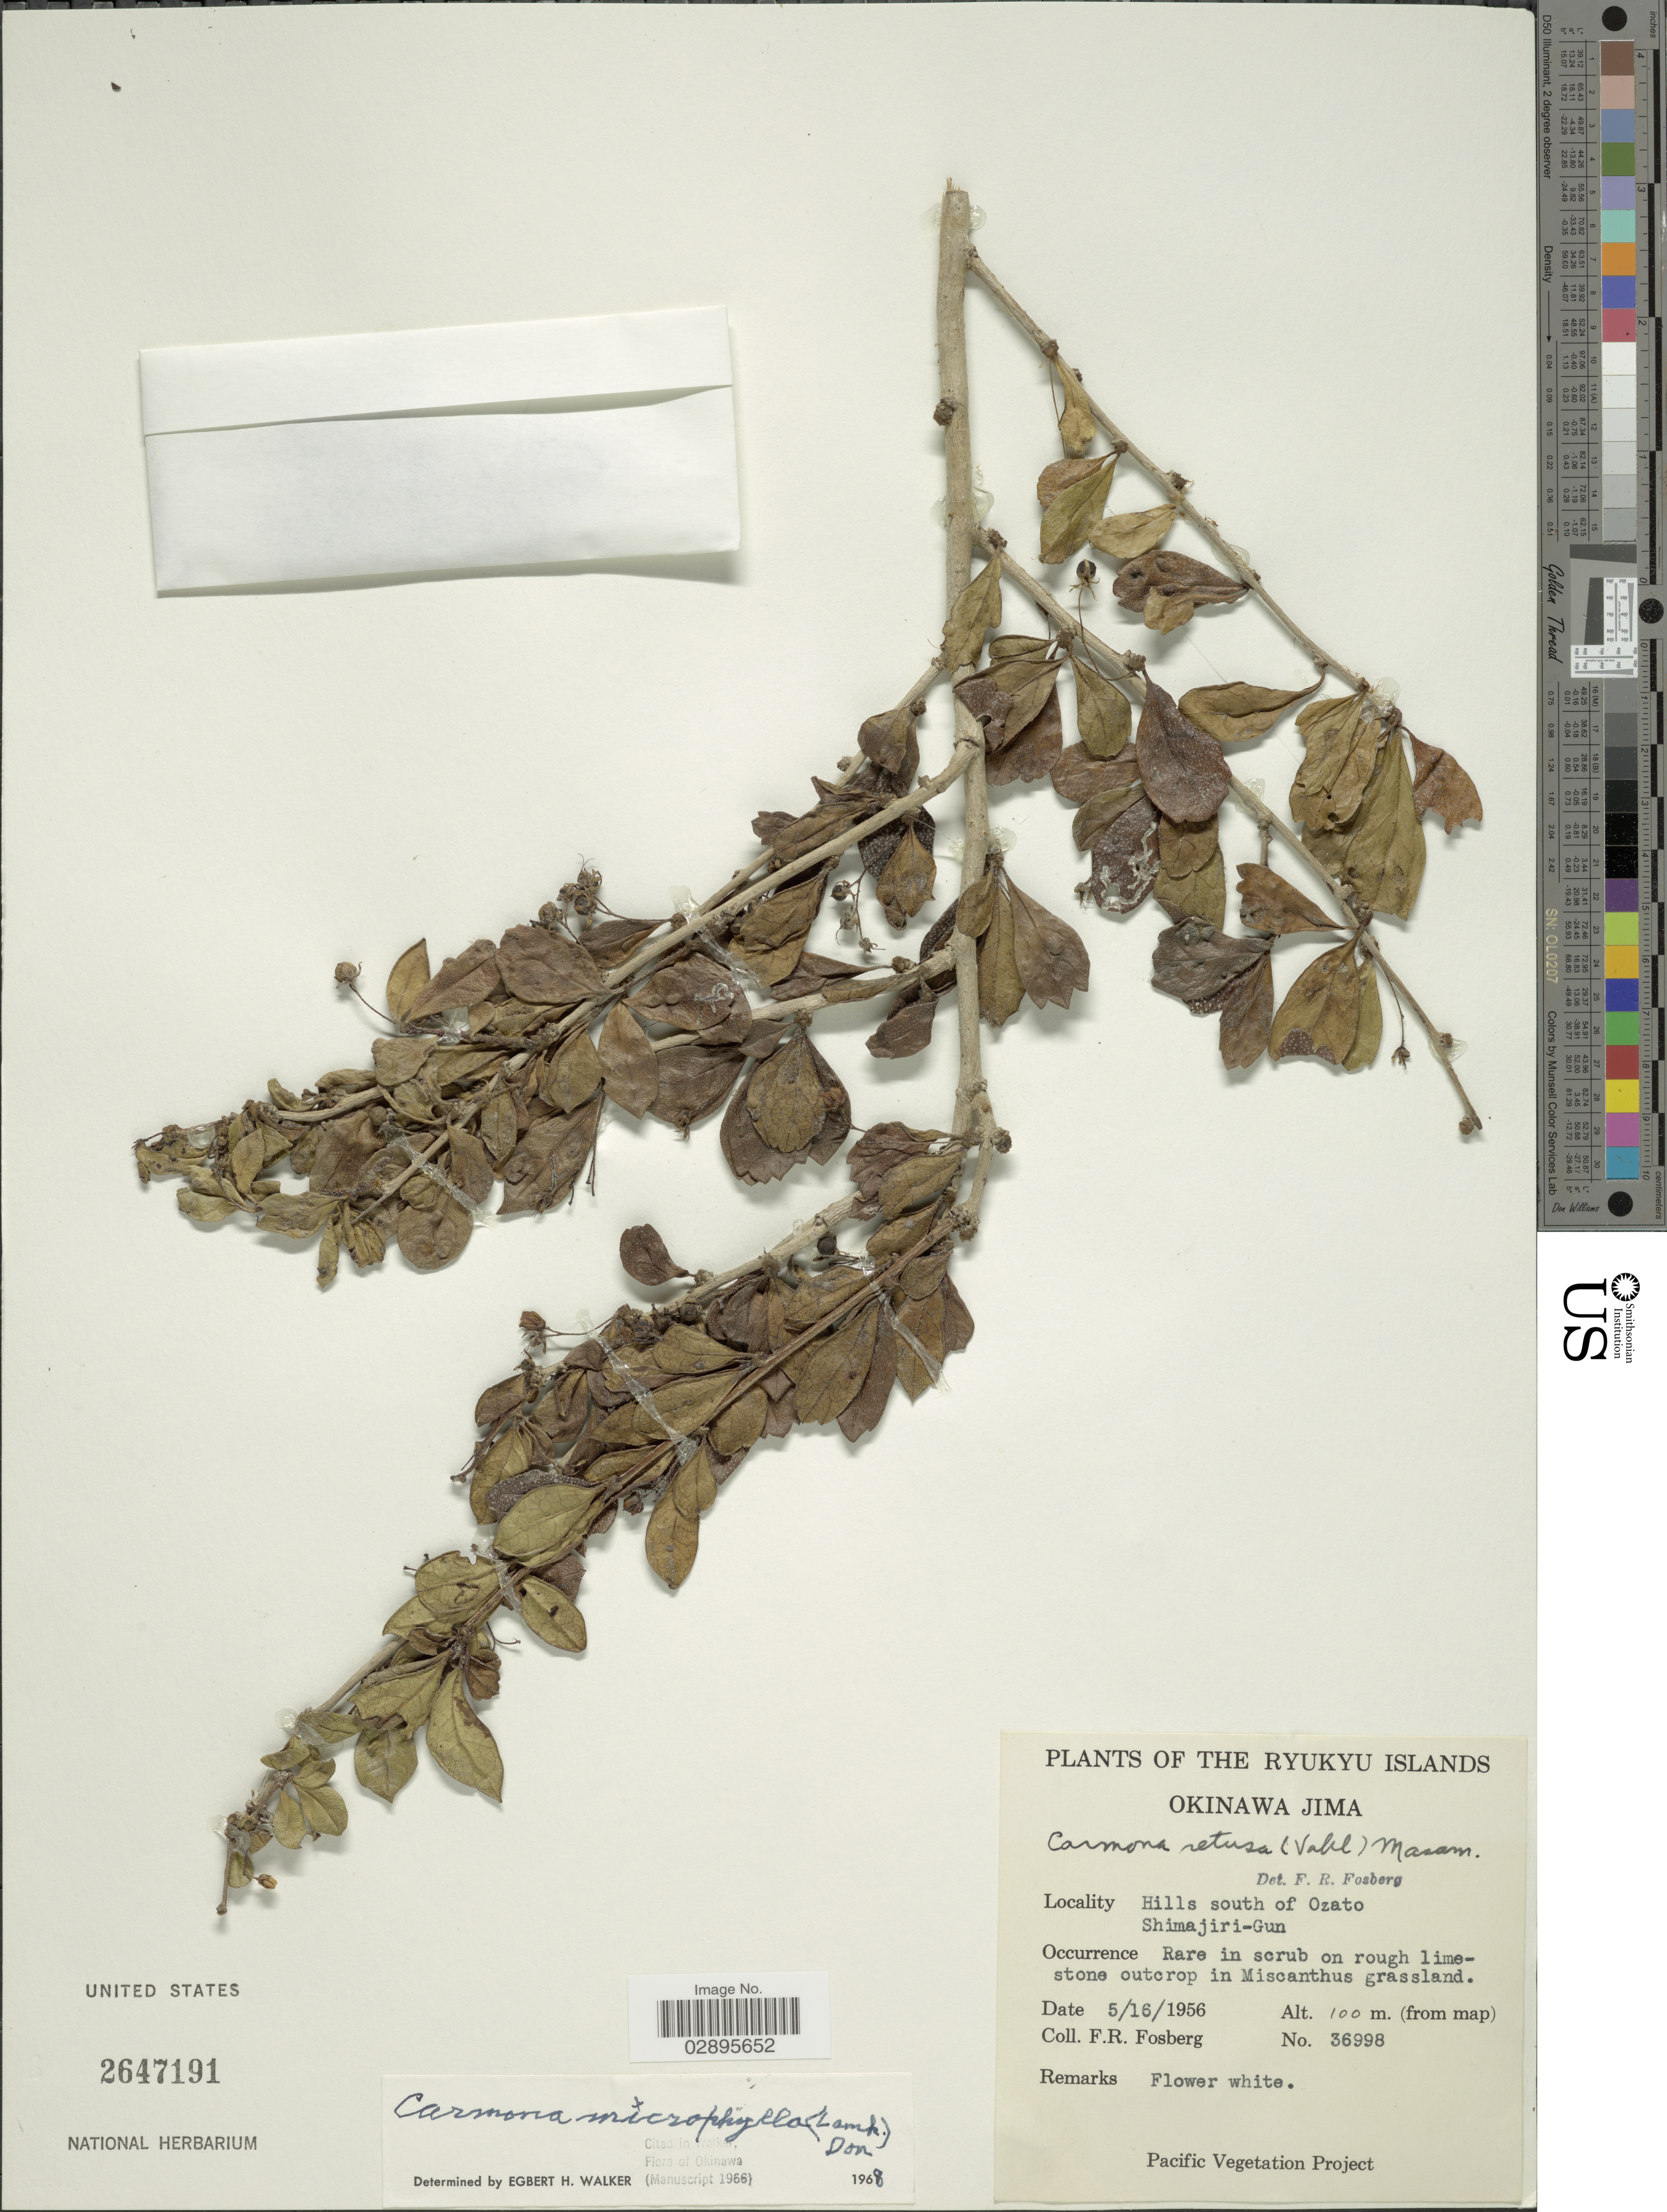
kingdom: Plantae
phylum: Tracheophyta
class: Magnoliopsida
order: Boraginales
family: Ehretiaceae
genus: Ehretia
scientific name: Ehretia microphylla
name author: Lam.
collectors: F. R. Fosberg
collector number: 36998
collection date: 1956-05-16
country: Japan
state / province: Okinawa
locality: The Ryukyu Islands. Okinawa Jima. Hills south of Ozato Shimajiri-Gun.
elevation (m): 100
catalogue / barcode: US 2647191